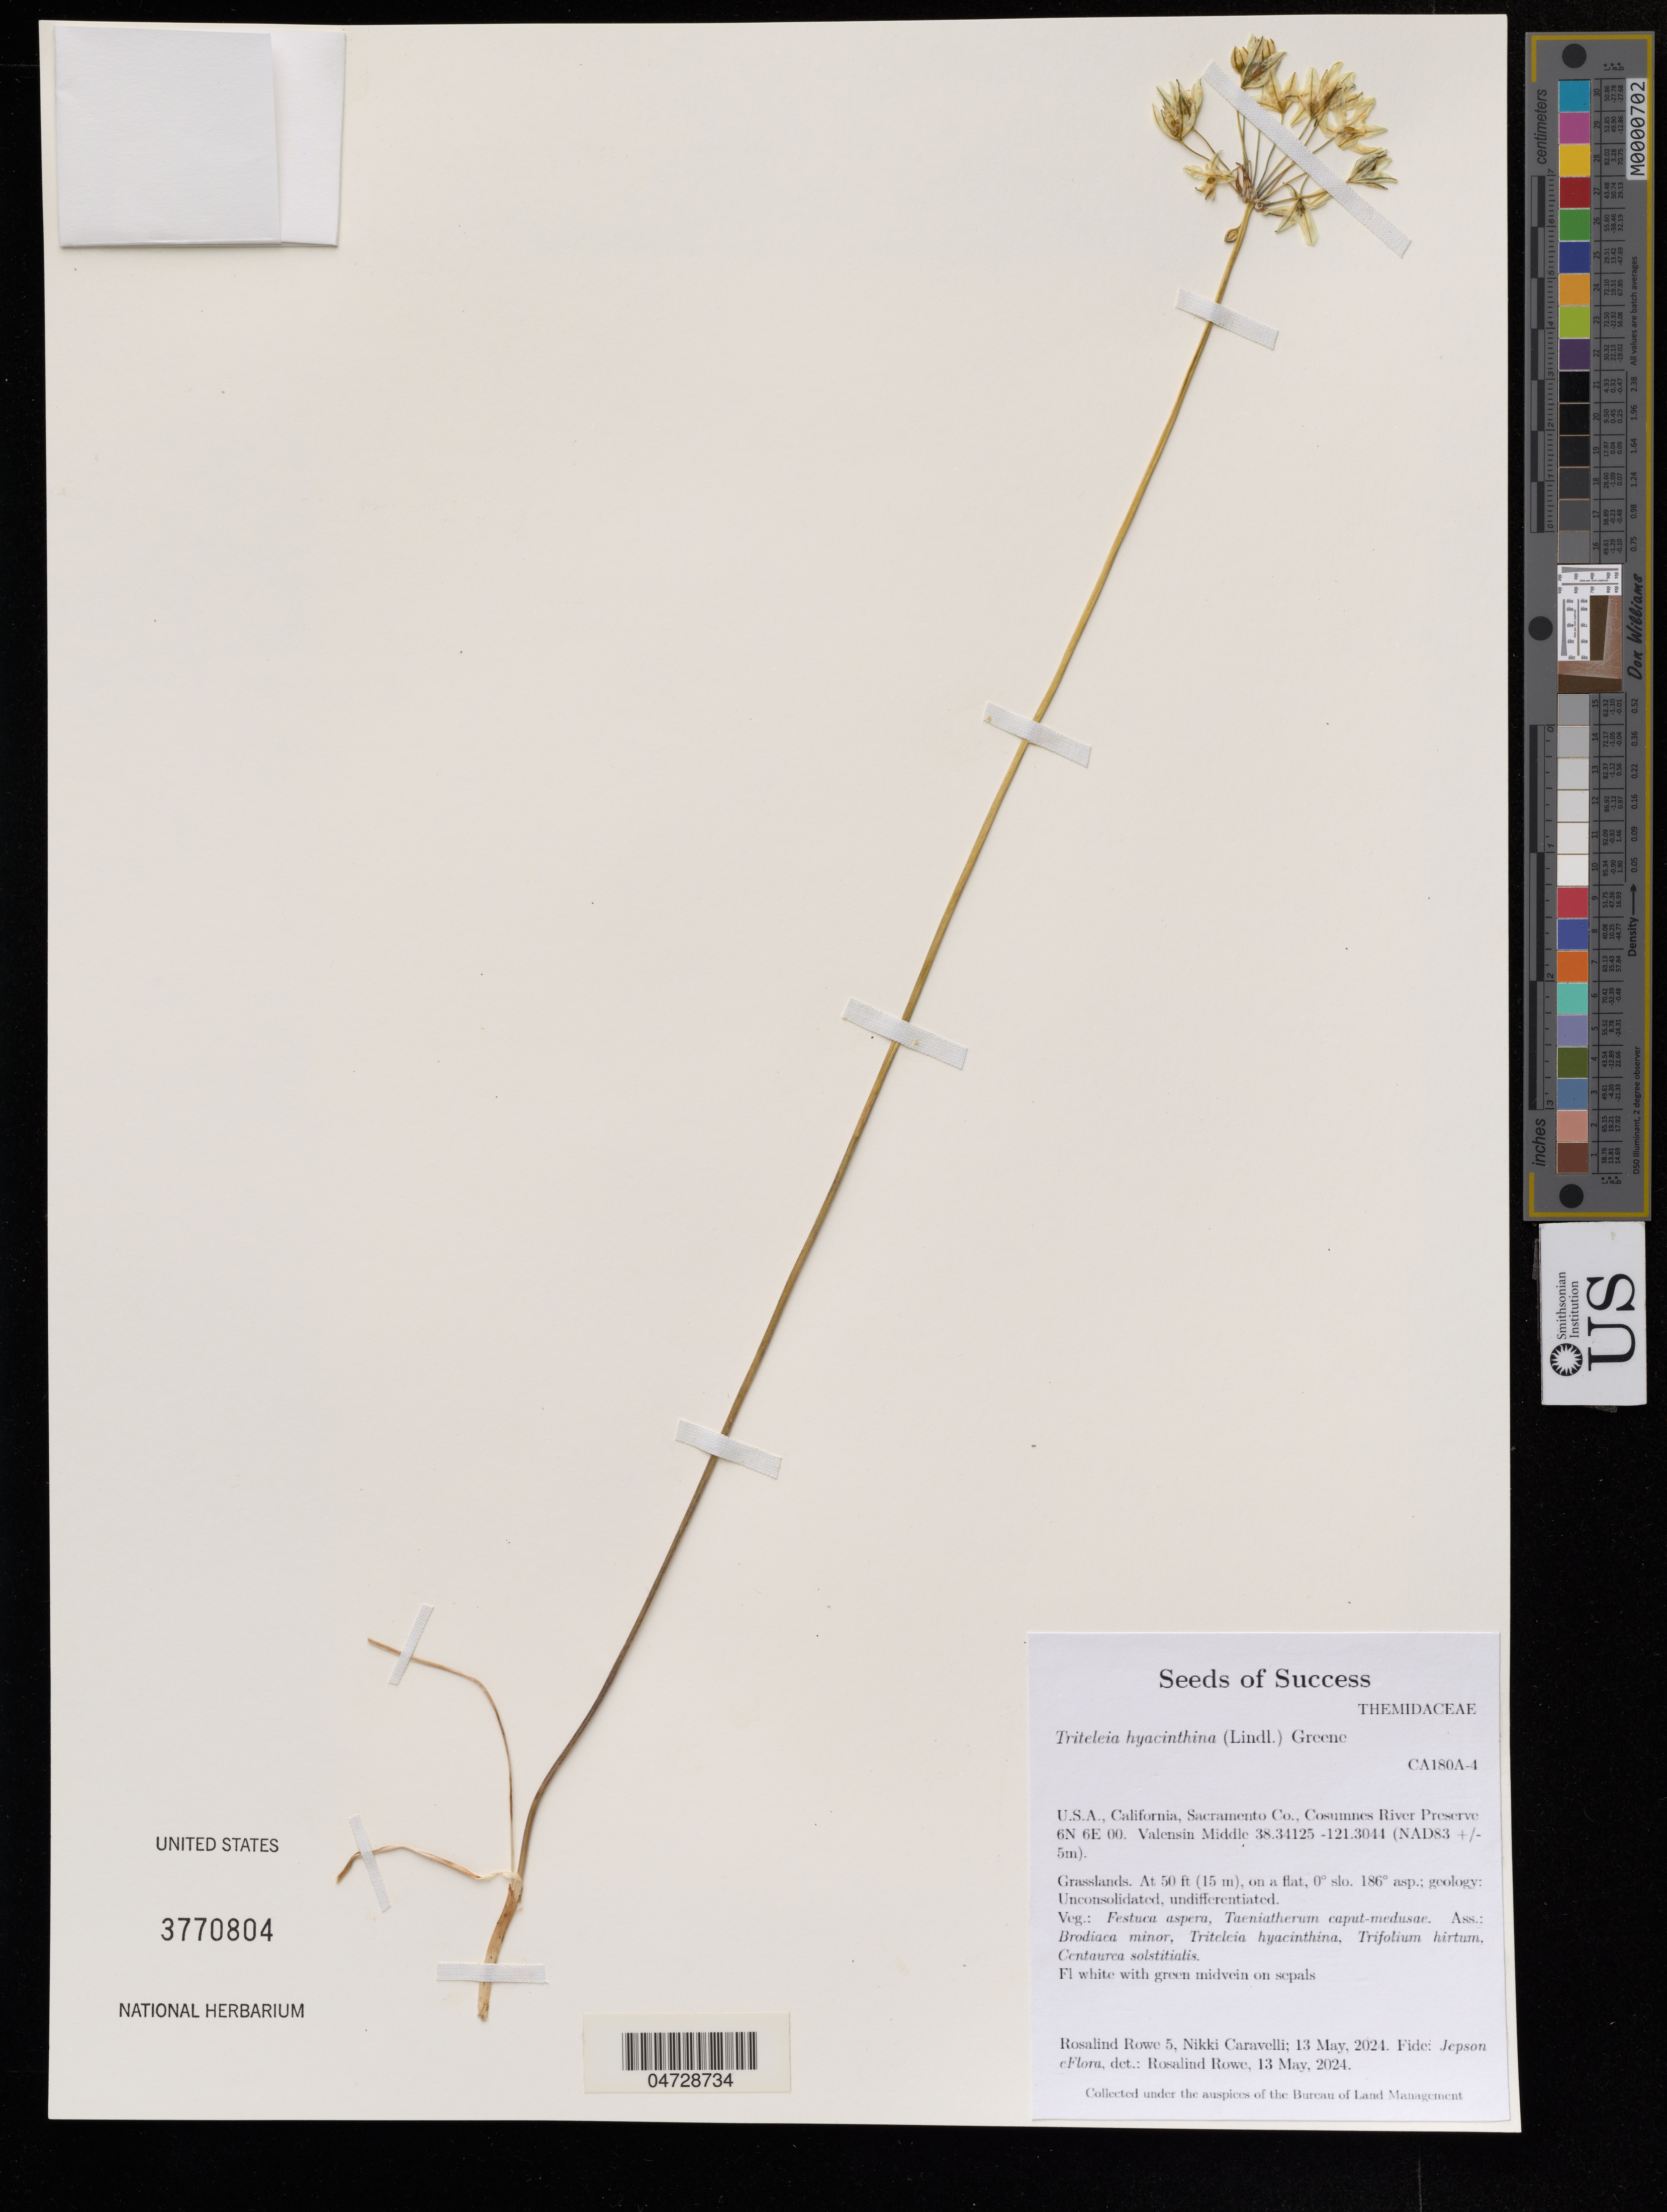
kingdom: Plantae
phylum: Tracheophyta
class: Liliopsida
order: Asparagales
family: Asparagaceae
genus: Triteleia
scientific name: Triteleia hyacinthina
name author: (Lindl.) Greene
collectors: R. Rowe & N. Caravelli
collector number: CA180A-4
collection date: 2024-05-13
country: United States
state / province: California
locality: Sacramento Co., Cosumnes River Preserve 6N 6E 00. Valensin Middle.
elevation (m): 15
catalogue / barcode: US 3770804